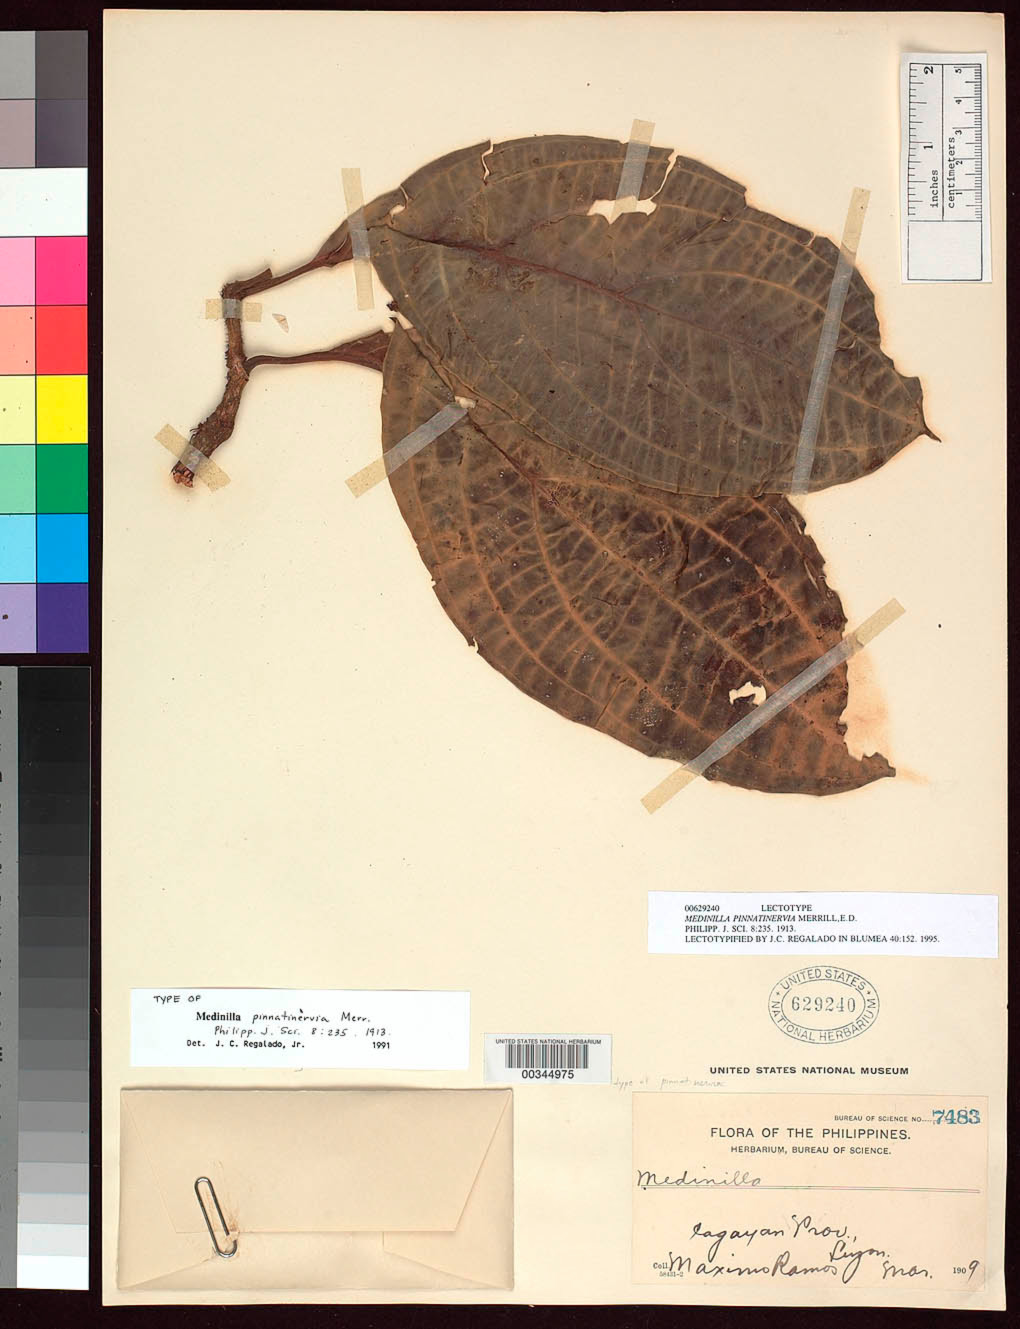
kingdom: Plantae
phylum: Tracheophyta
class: Magnoliopsida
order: Myrtales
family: Melastomataceae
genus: Medinilla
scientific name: Medinilla pinnatinervia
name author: Merr.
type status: Lectotype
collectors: M. Ramos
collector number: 7483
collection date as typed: Mar 1909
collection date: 1909-03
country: Philippines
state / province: Cagayan Valley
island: Luzon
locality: Pamplona. Cagayan.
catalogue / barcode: US 629240